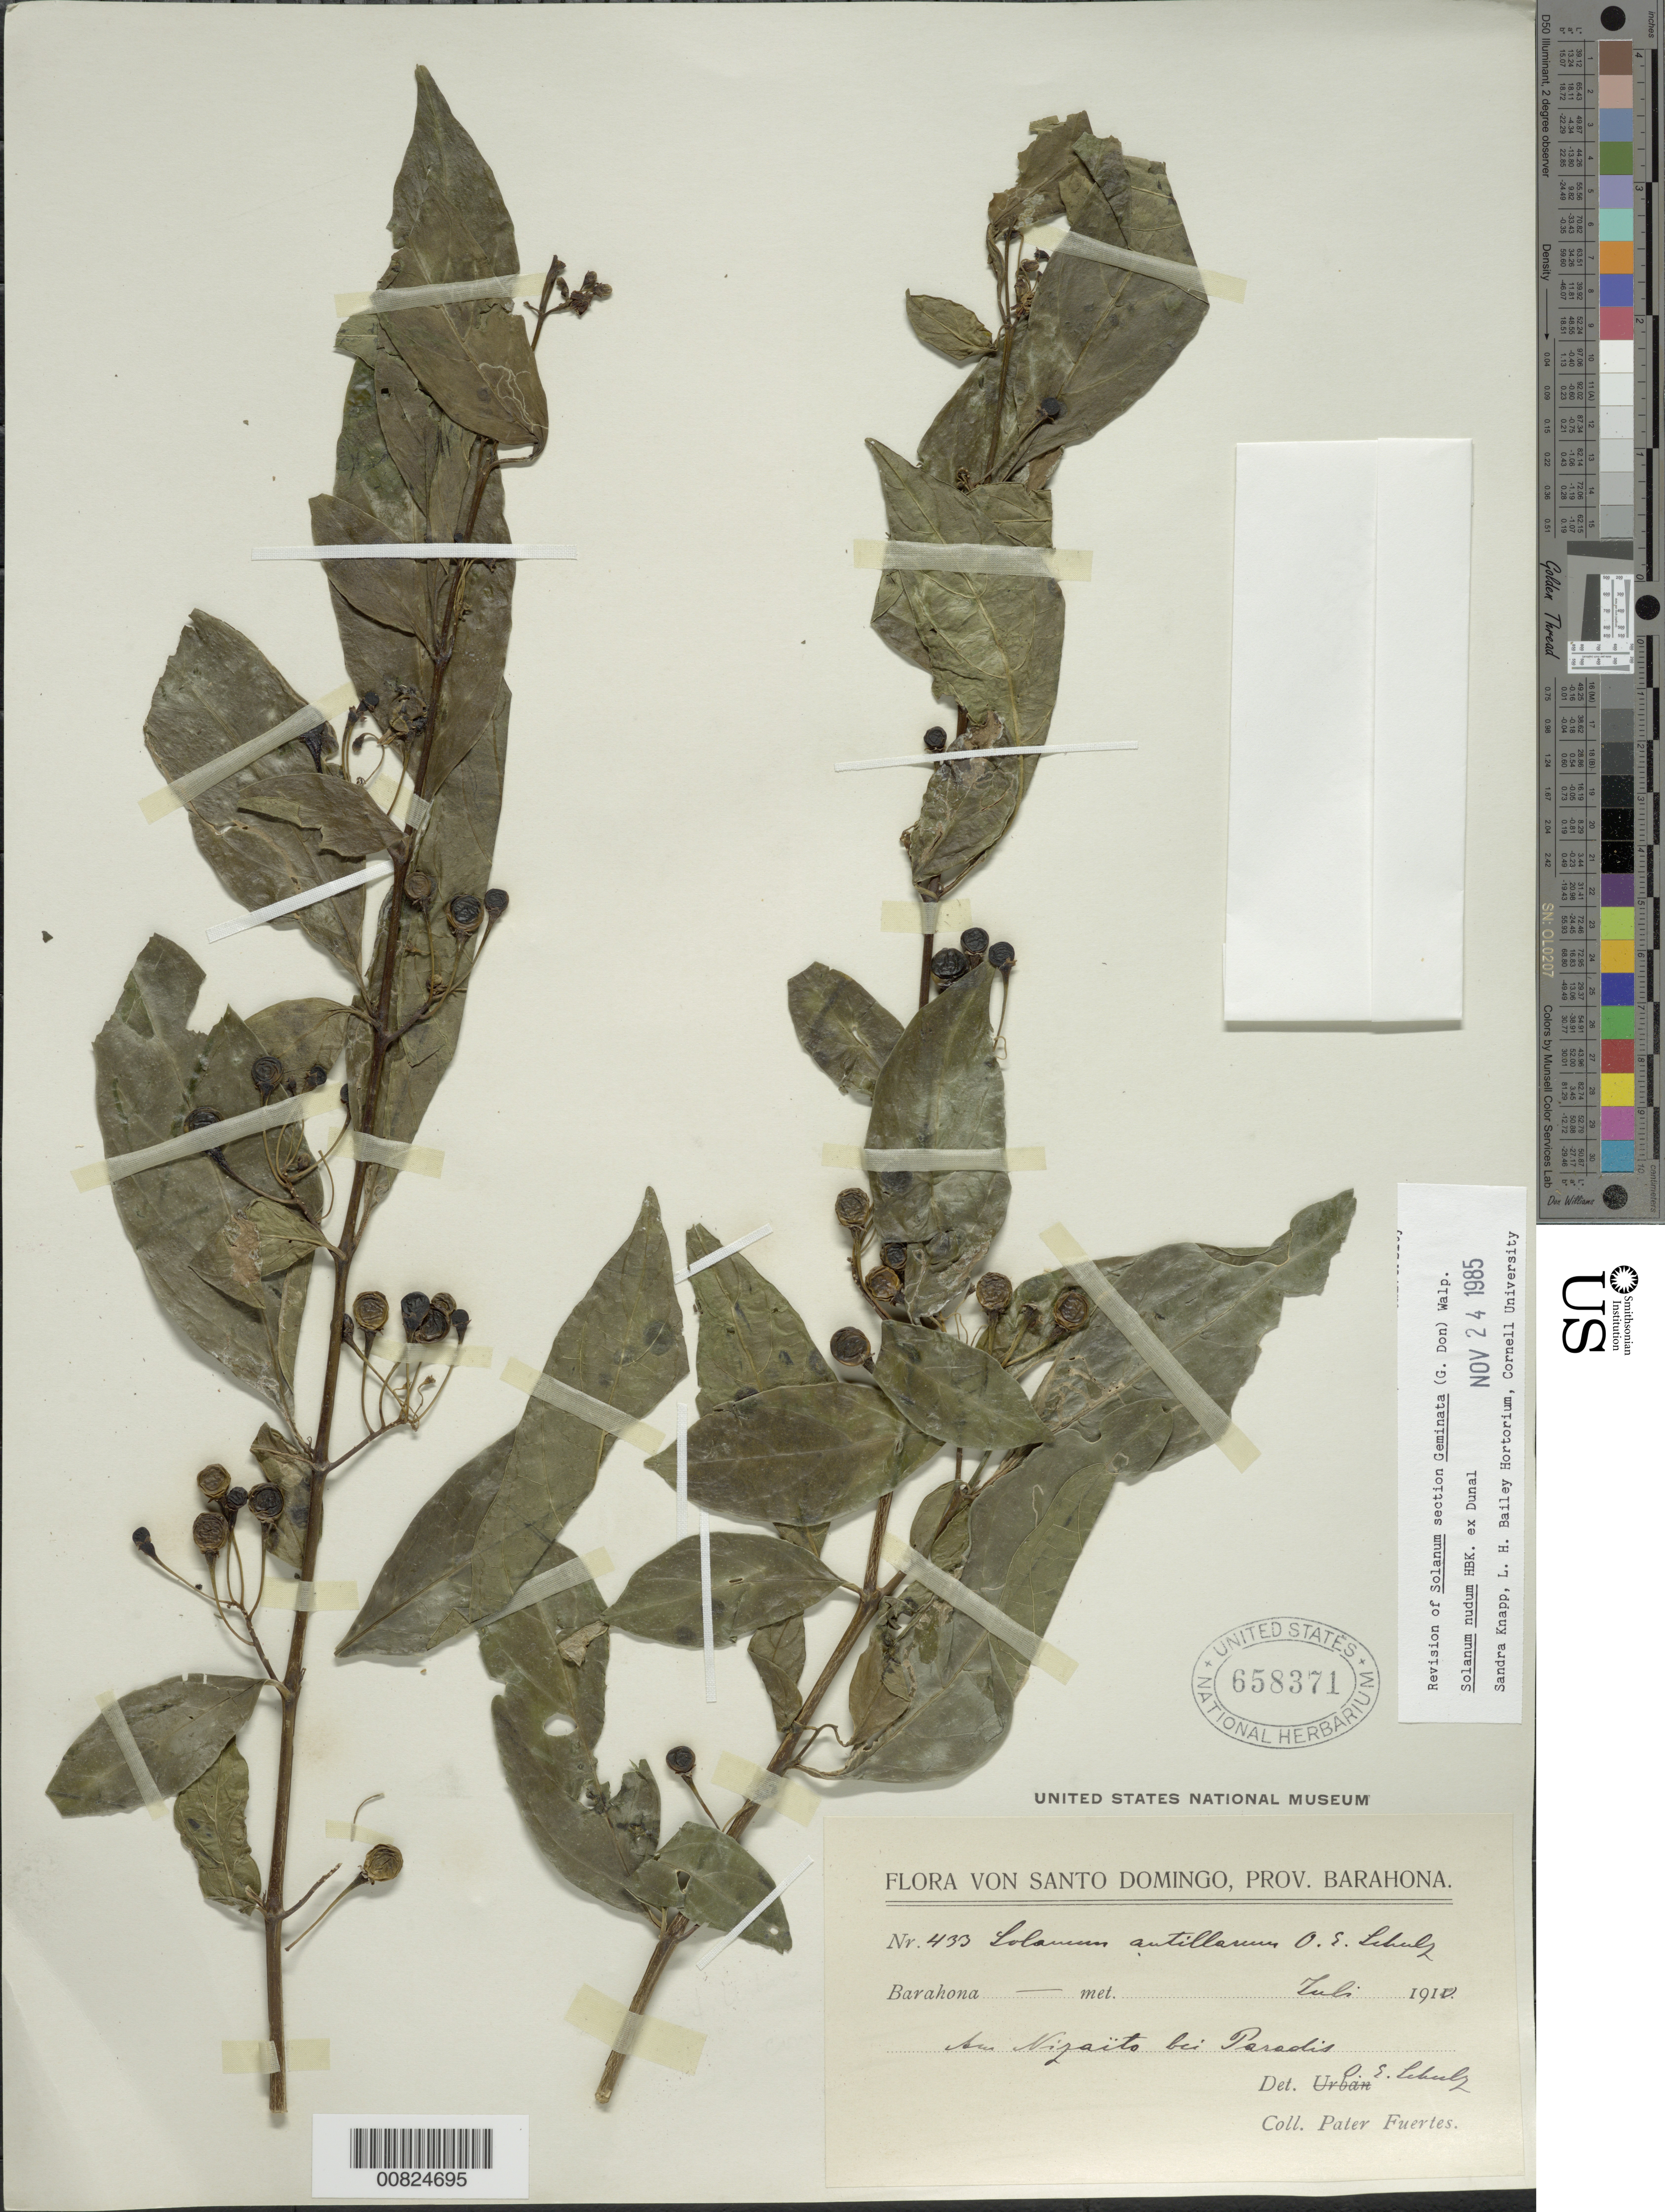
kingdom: Plantae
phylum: Tracheophyta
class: Magnoliopsida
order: Solanales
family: Solanaceae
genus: Solanum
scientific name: Solanum nudum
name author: Dunal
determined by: Knapp, S. D.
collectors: M. D. Fuertes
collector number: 433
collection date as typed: Jul 1910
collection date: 1910-07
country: Dominican Republic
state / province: Barahona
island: Hispaniola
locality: Nigaïto, Paradis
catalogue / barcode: US 658371